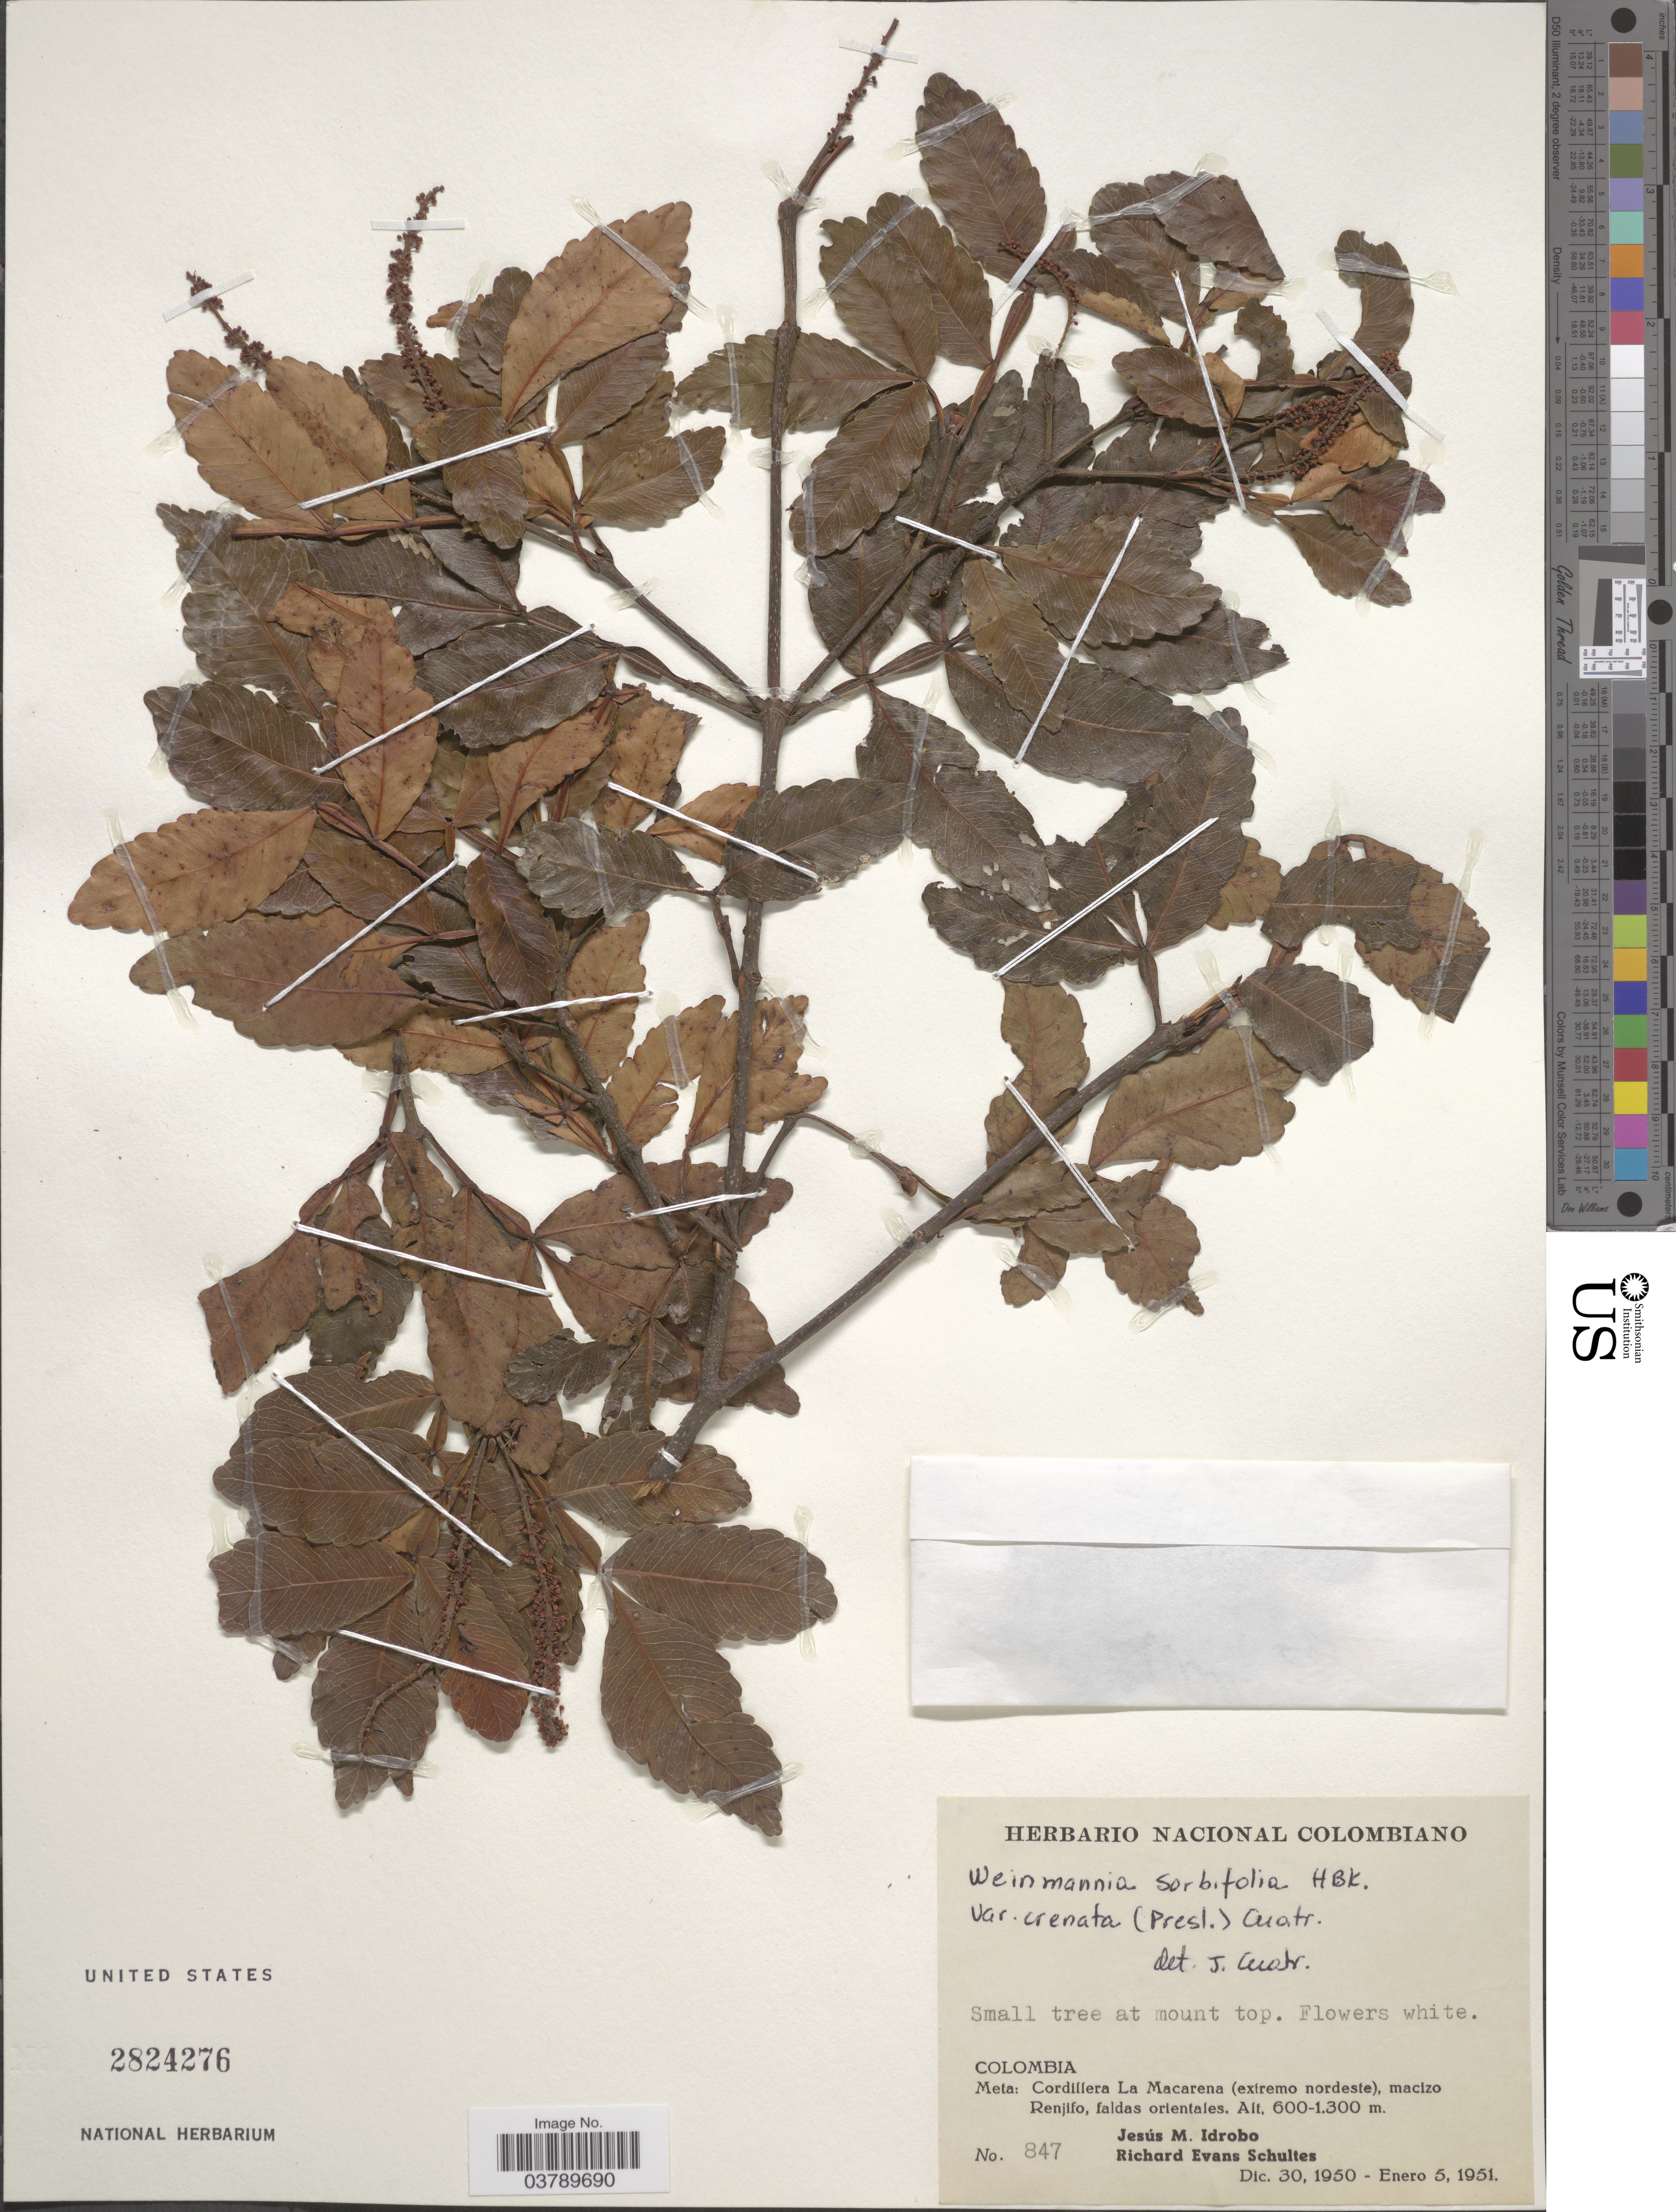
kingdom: Plantae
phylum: Tracheophyta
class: Magnoliopsida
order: Oxalidales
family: Cunoniaceae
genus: Weinmannia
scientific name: Weinmannia sorbifolia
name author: Kunth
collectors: J. M. Idrobo & R. E. Schultes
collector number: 847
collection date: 1950-12-30/1951-01-05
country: Colombia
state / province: Meta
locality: Cordillera La Macarena (extremo nordeste), macizo Renjifo, faldas orientales.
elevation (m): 600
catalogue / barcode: US 2824276